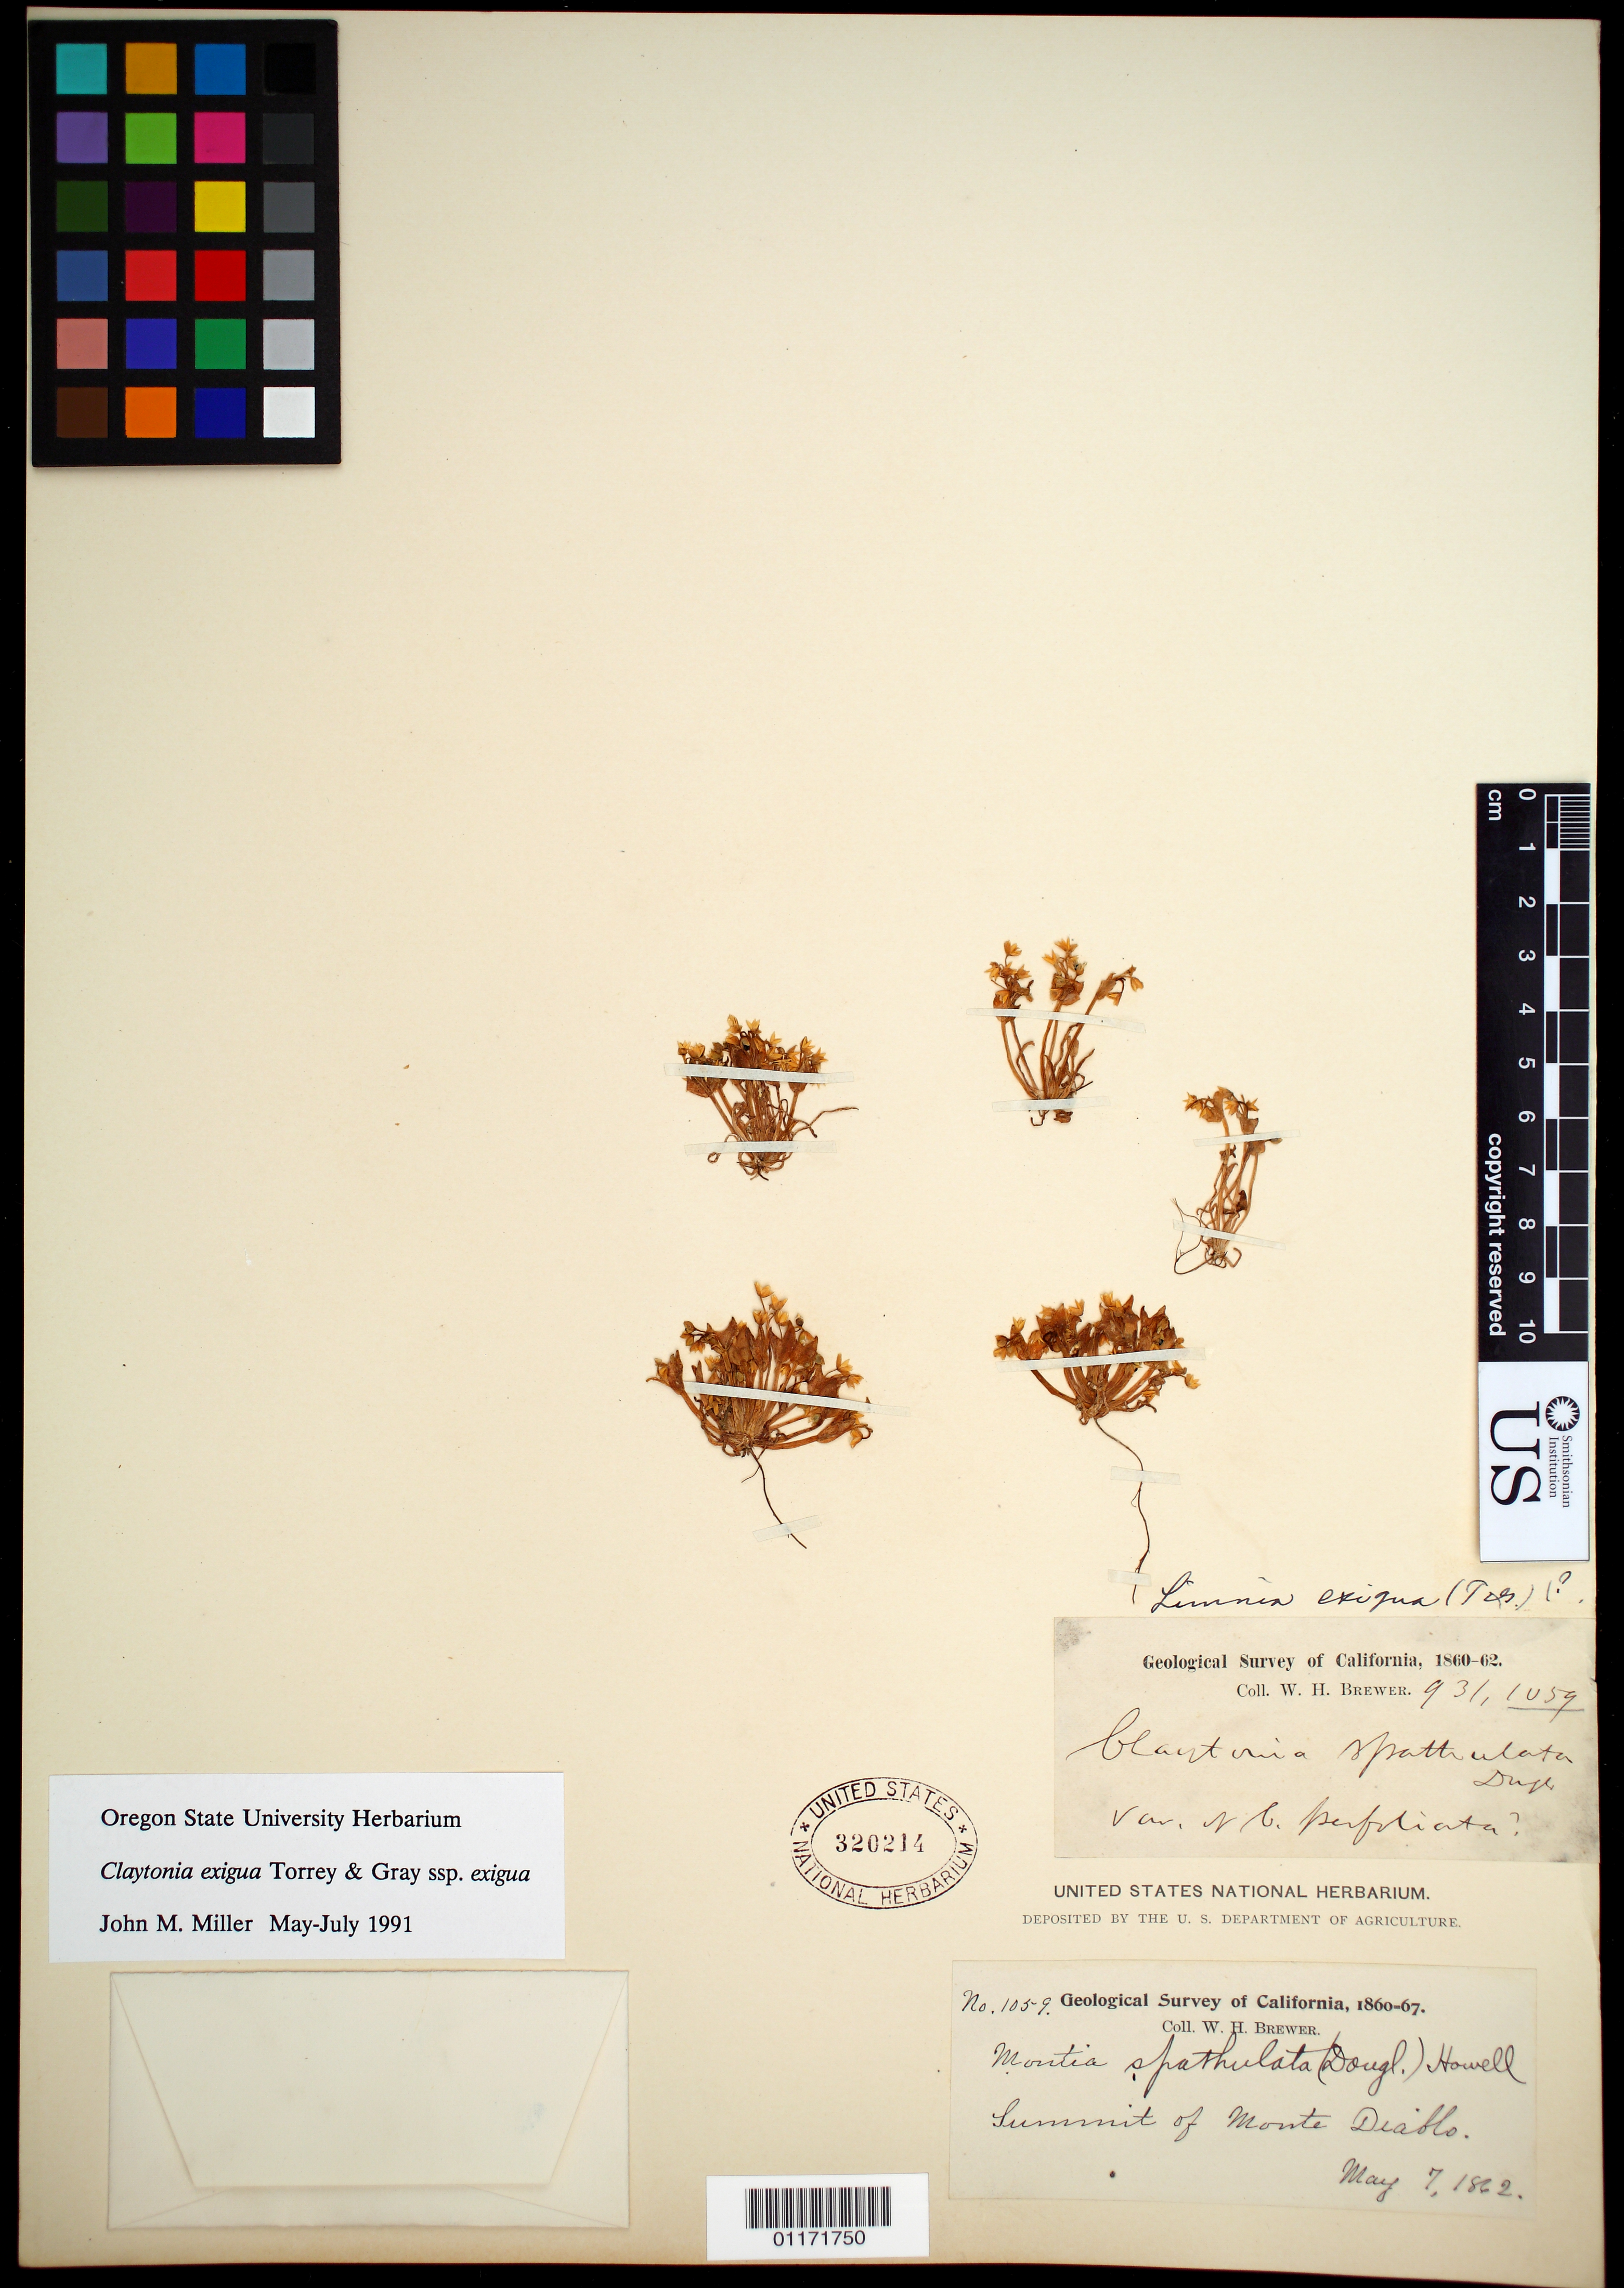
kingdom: Plantae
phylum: Tracheophyta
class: Magnoliopsida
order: Caryophyllales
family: Montiaceae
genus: Claytonia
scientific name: Claytonia exigua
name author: (Douglas) Torr. & A. Gray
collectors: W. H. Brewer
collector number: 1059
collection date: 1862-05-07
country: United States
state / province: California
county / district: Contra Costa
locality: Summit of Monte Diablo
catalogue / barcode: US 320214